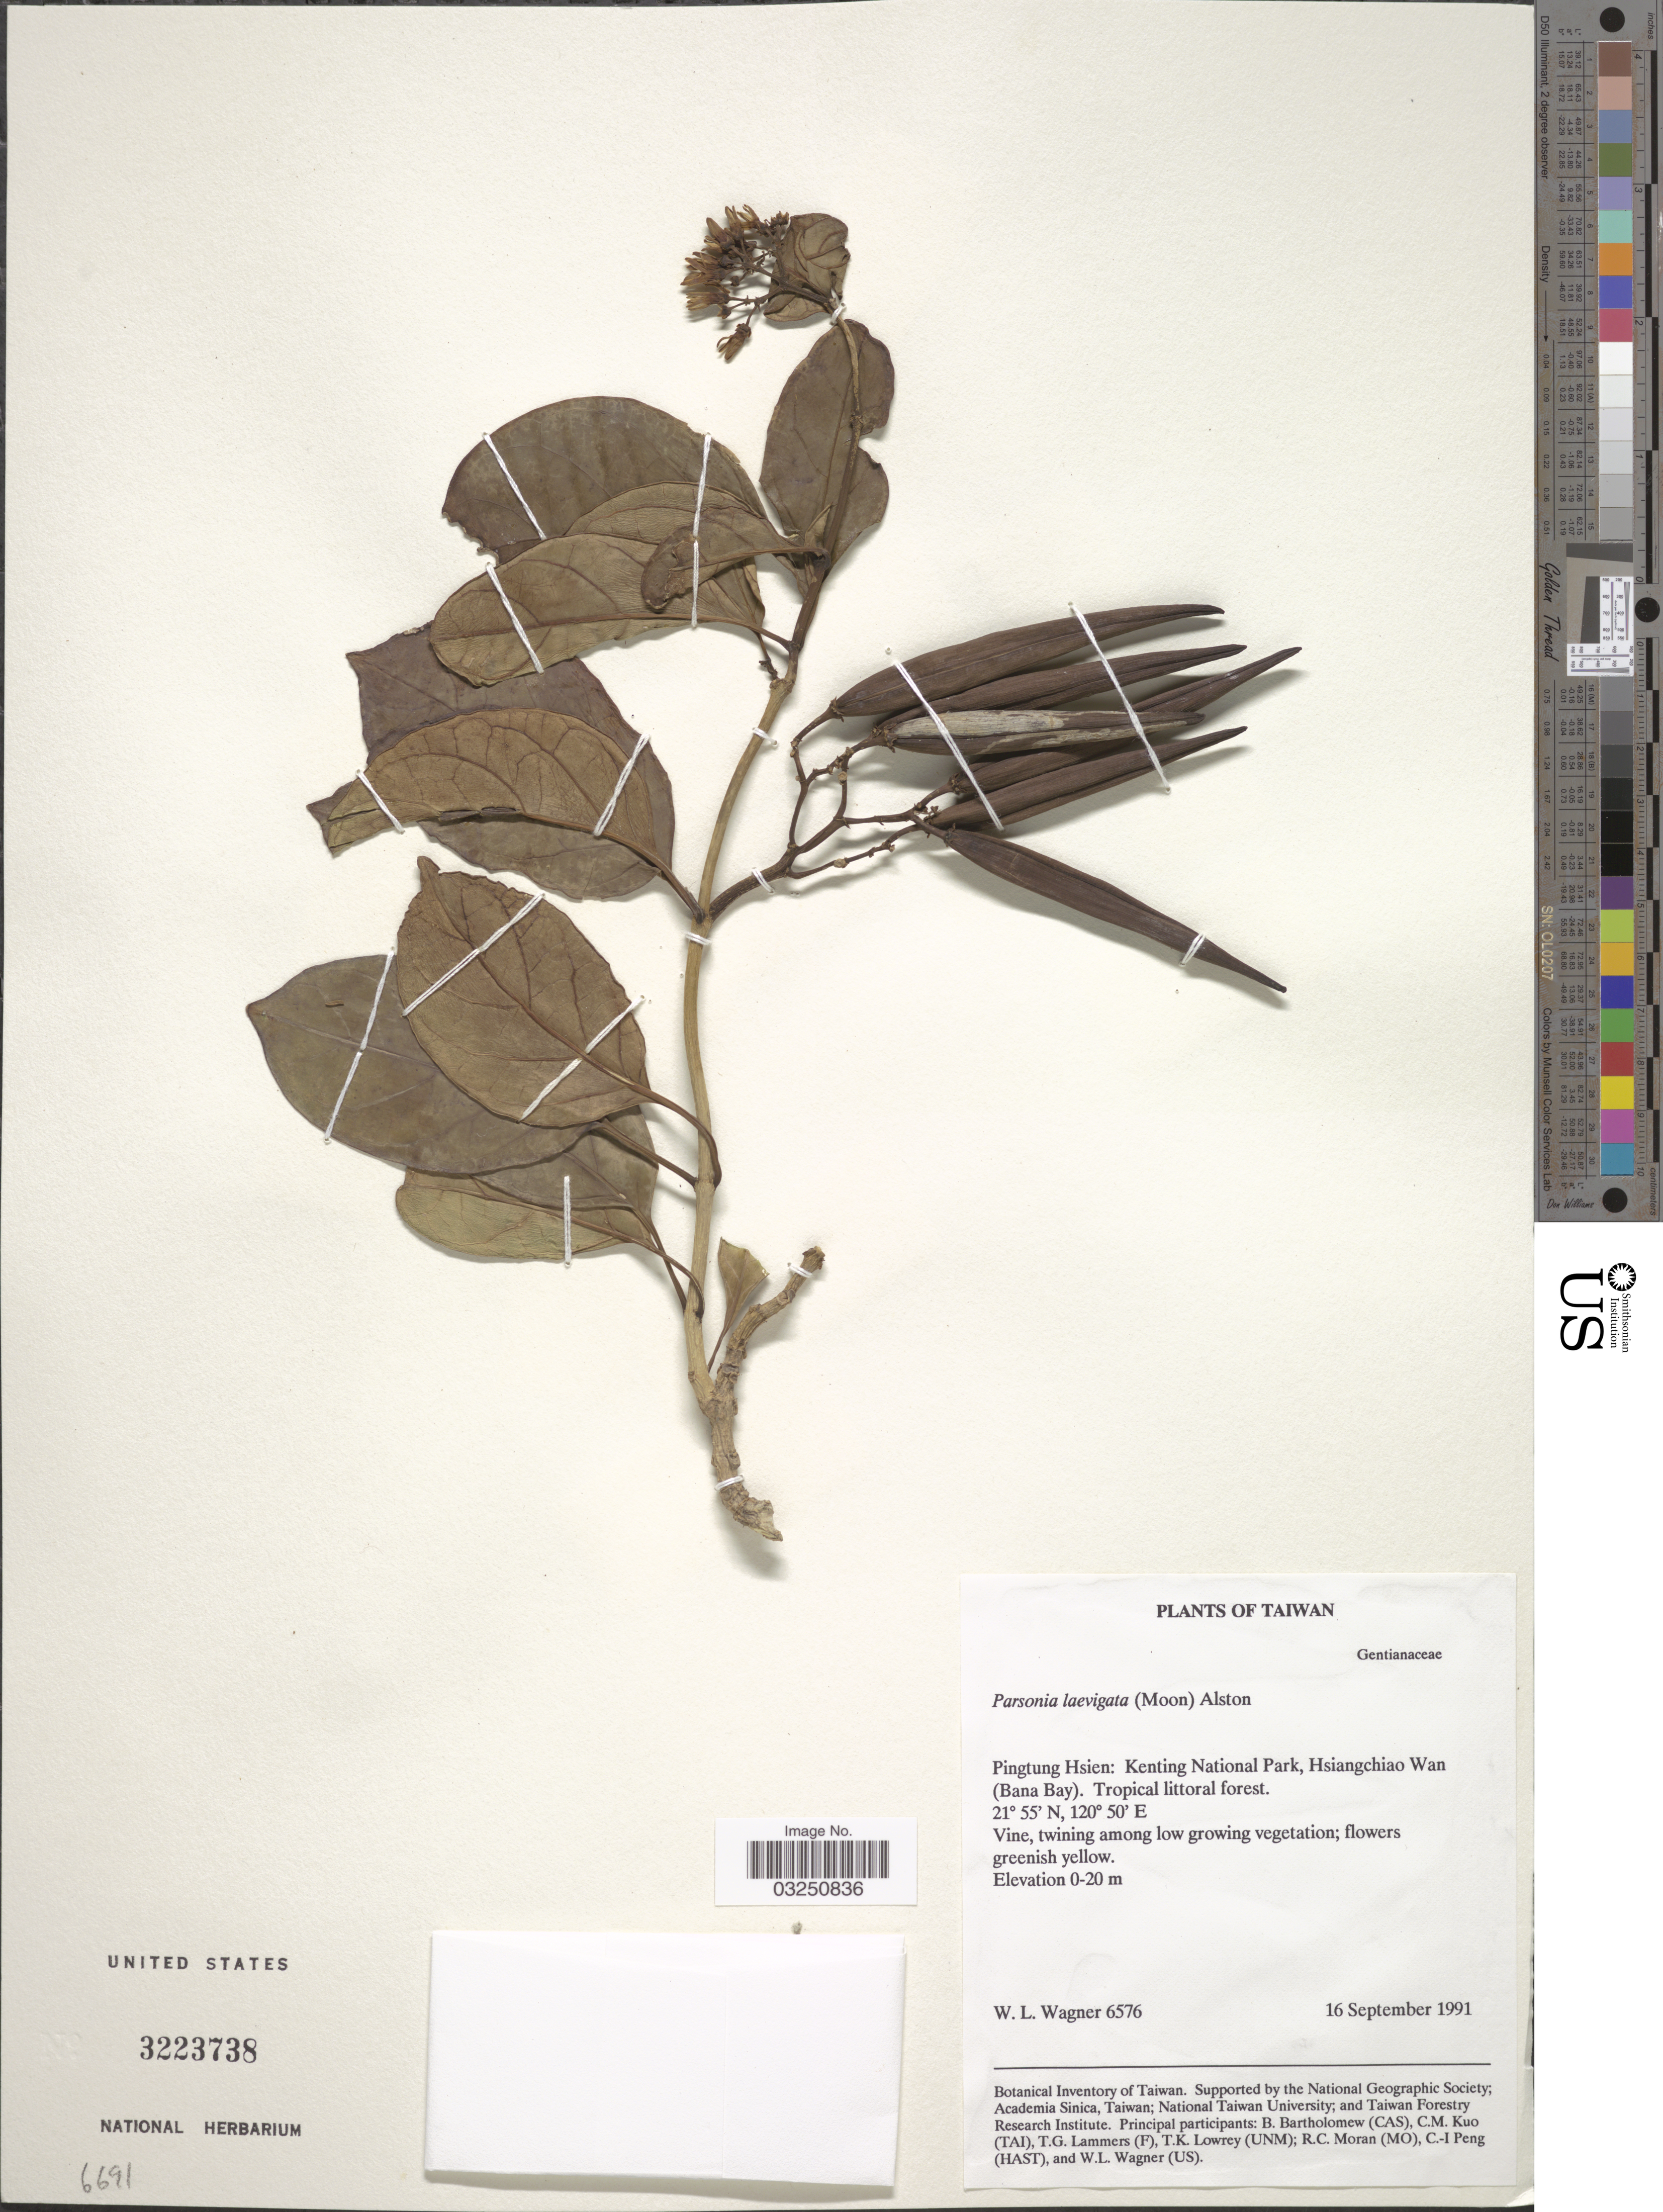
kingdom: Plantae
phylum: Tracheophyta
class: Magnoliopsida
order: Gentianales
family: Apocynaceae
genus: Parsonsia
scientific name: Parsonsia alboflavescens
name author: (Dennst.) Mabberley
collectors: W. L. Wagner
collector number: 6576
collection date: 1991-09-16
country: Taiwan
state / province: Pingtung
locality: Pingtung Hsien: Kenting National Park, Hsiangchiao Wan (Bana Bay).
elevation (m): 0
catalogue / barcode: US 3223738